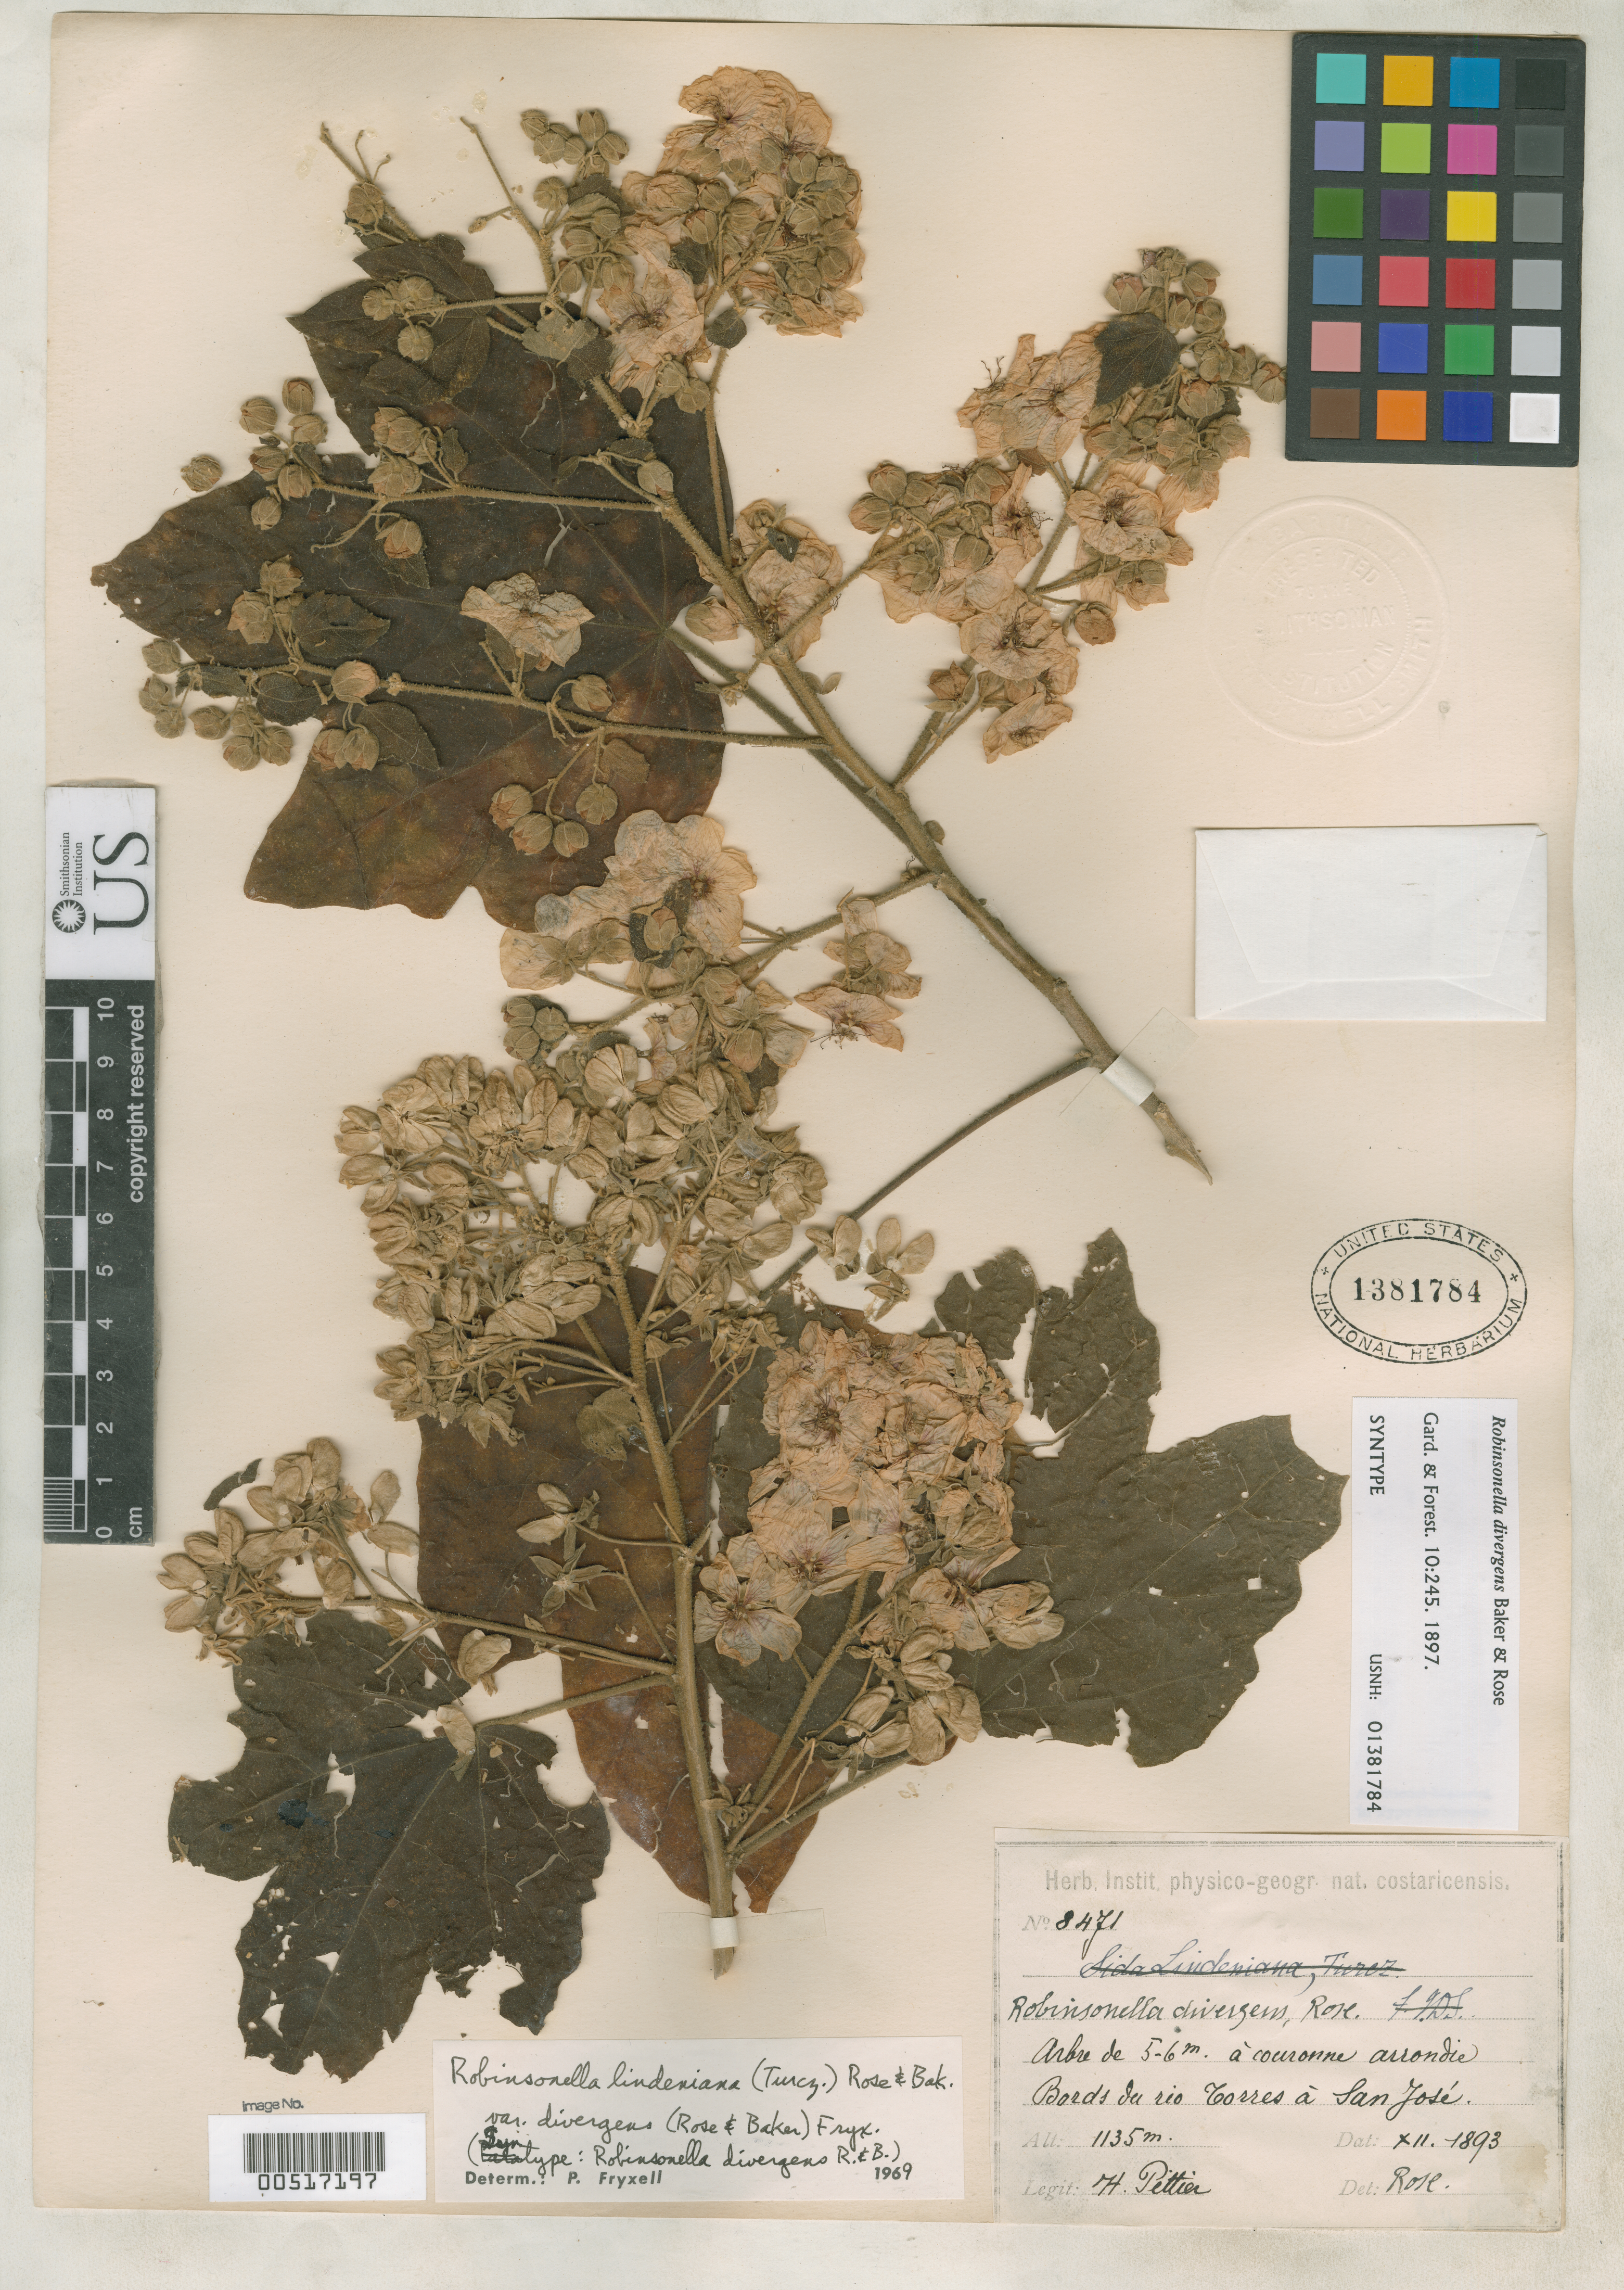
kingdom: Plantae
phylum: Tracheophyta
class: Magnoliopsida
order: Malvales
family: Malvaceae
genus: Robinsonella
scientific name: Robinsonella divergens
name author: Baker f. & Rose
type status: Syntype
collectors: H. F. Pittier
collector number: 8471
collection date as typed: Dec 1893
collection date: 1893-12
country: Costa Rica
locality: Bords du Rio Torres a San Jose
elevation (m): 1135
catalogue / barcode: US 1381784